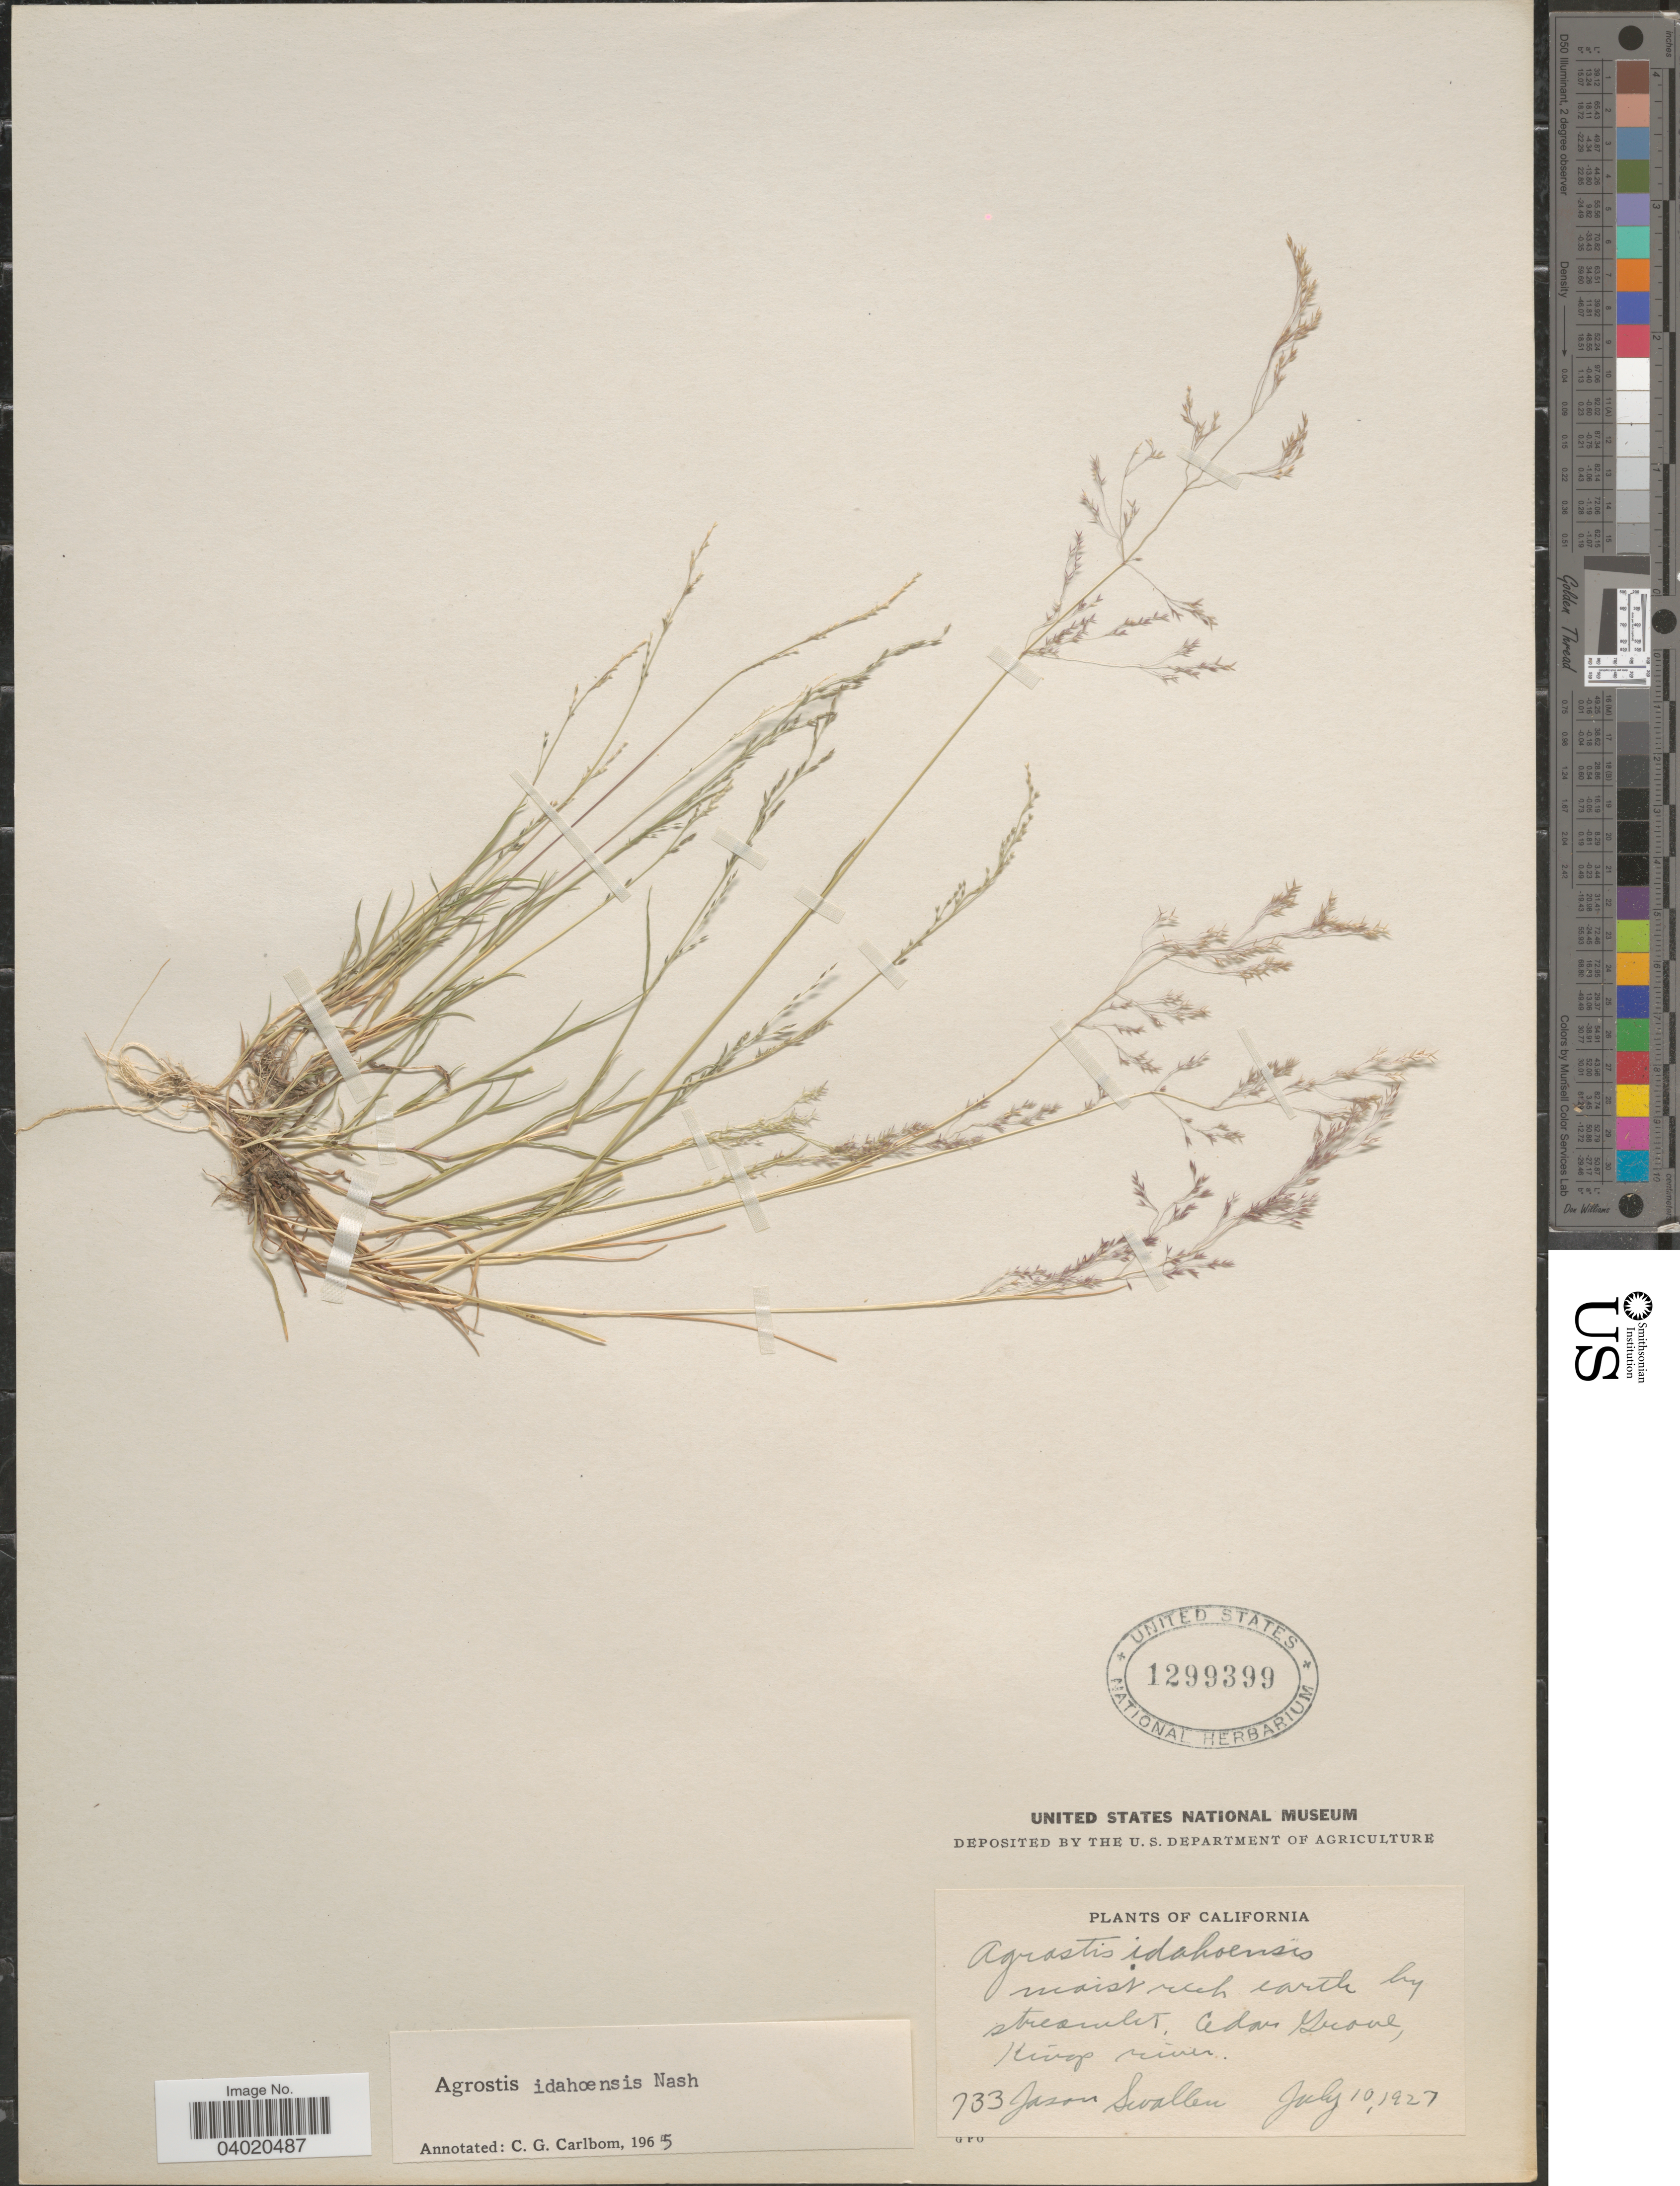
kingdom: Plantae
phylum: Tracheophyta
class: Liliopsida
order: Poales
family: Poaceae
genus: Agrostis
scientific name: Agrostis idahoensis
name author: Nash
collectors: J. R. Swallen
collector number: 733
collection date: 1927-07-10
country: United States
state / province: California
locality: Cedar Gravel, Kings river.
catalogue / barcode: US 1299399